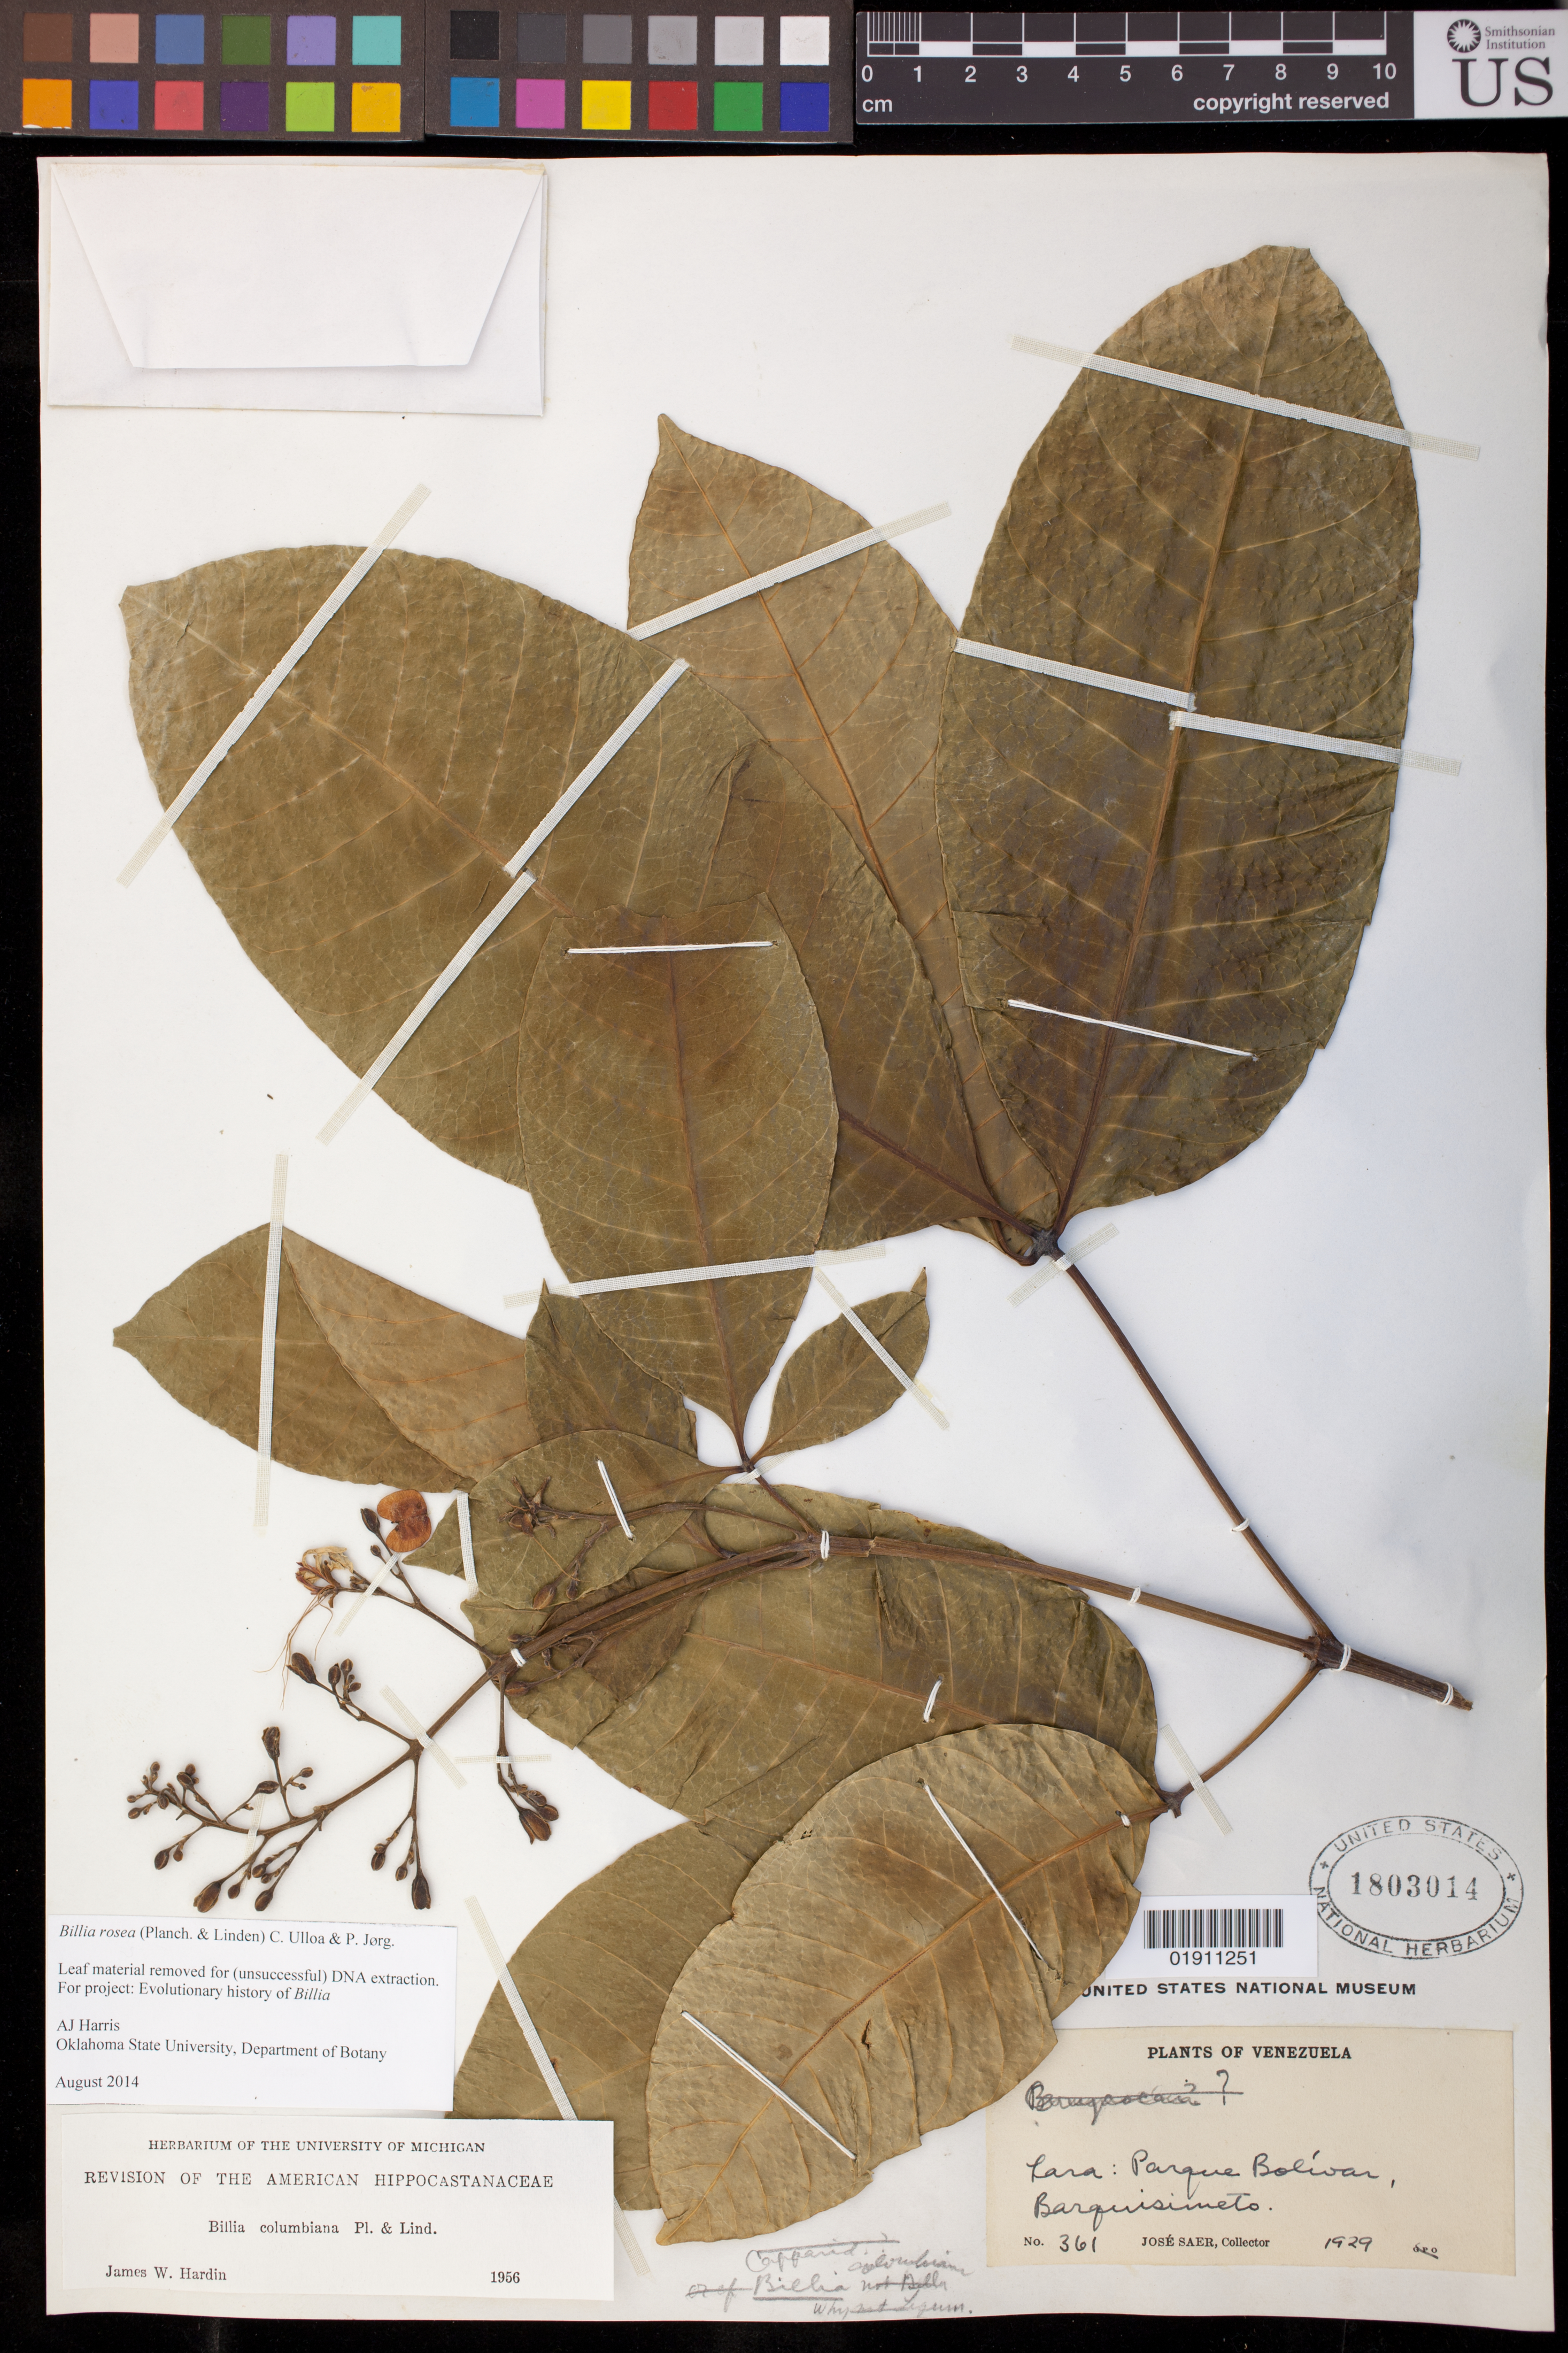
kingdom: Plantae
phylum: Tracheophyta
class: Magnoliopsida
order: Sapindales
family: Sapindaceae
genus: Billia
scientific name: Billia rosea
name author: (Planch. & Linden) C. Ulloa & P.M. Jørg.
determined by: Harris, A. J.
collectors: J. Saer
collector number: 361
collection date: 1929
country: Venezuela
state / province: Lara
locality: Parque Bolivar, Barquisimeto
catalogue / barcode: US 1803014